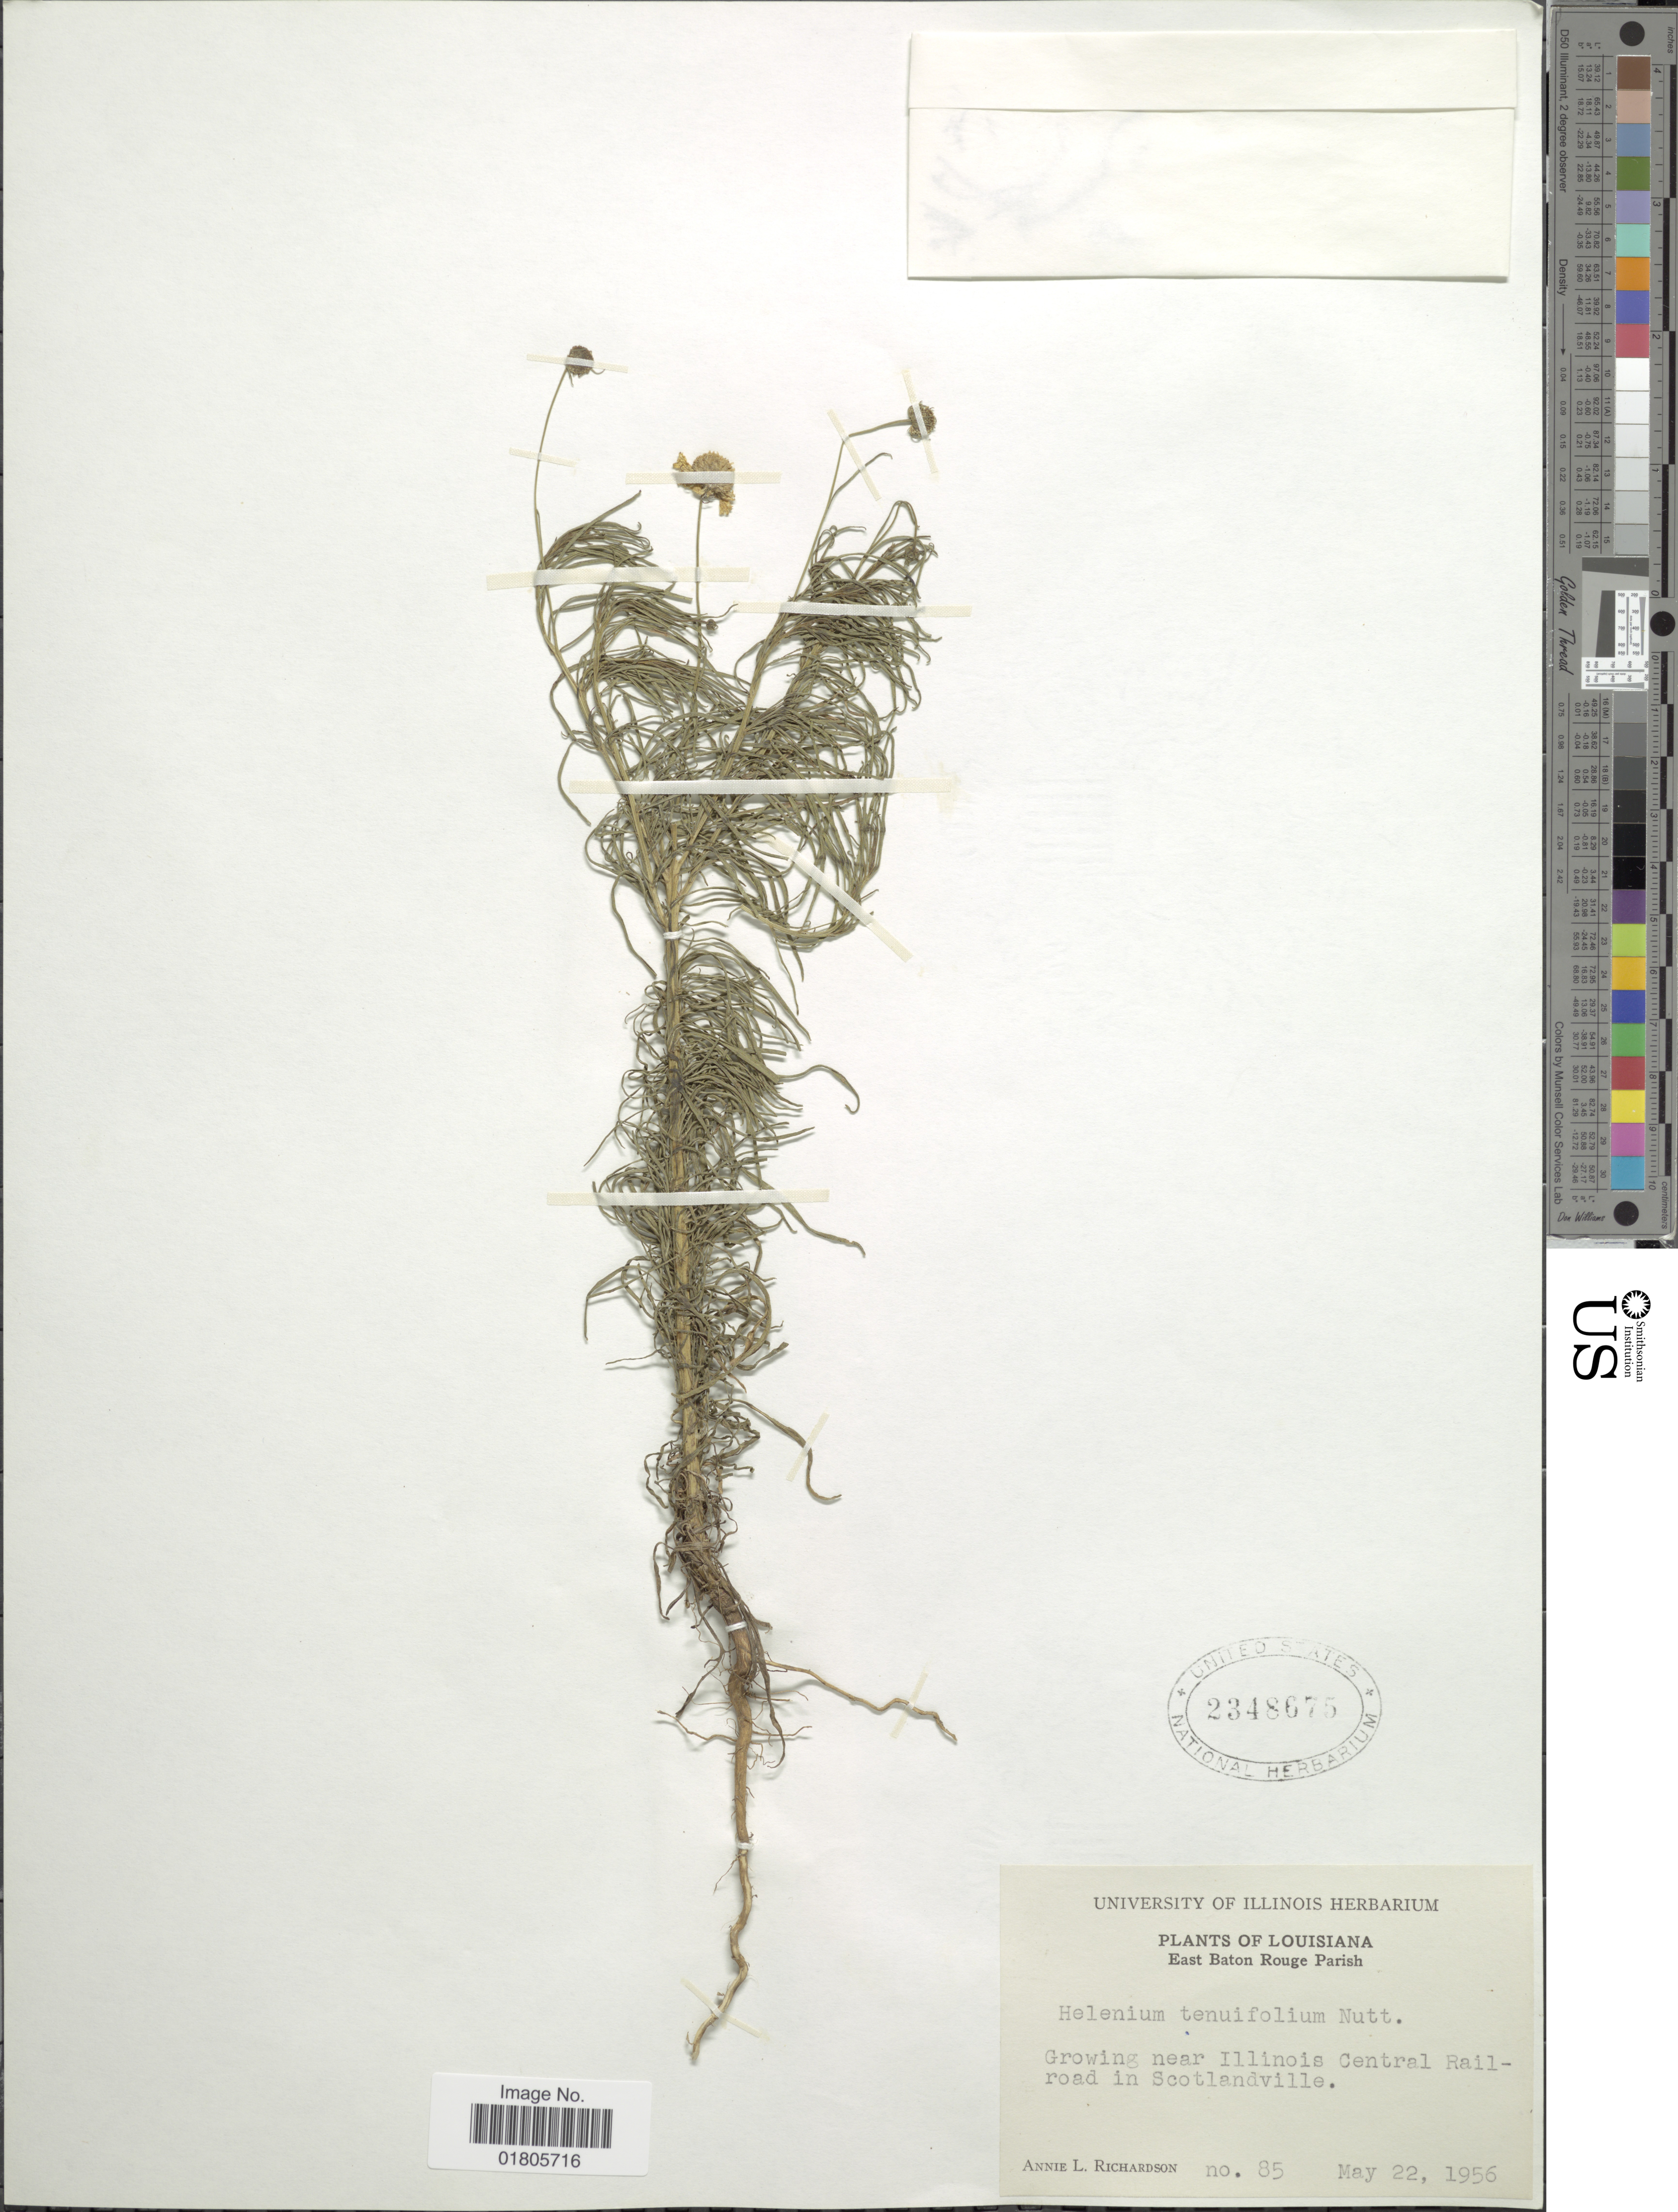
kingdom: Plantae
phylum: Tracheophyta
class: Magnoliopsida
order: Asterales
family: Asteraceae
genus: Helenium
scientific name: Helenium amarum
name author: (Raf.) H. Rock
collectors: A. L. Richardson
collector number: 85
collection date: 1956-05-22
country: United States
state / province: Louisiana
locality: Growing near Illinois Central Railroad in Scotlanville. East Baton Rouge Parish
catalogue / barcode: US 2348675